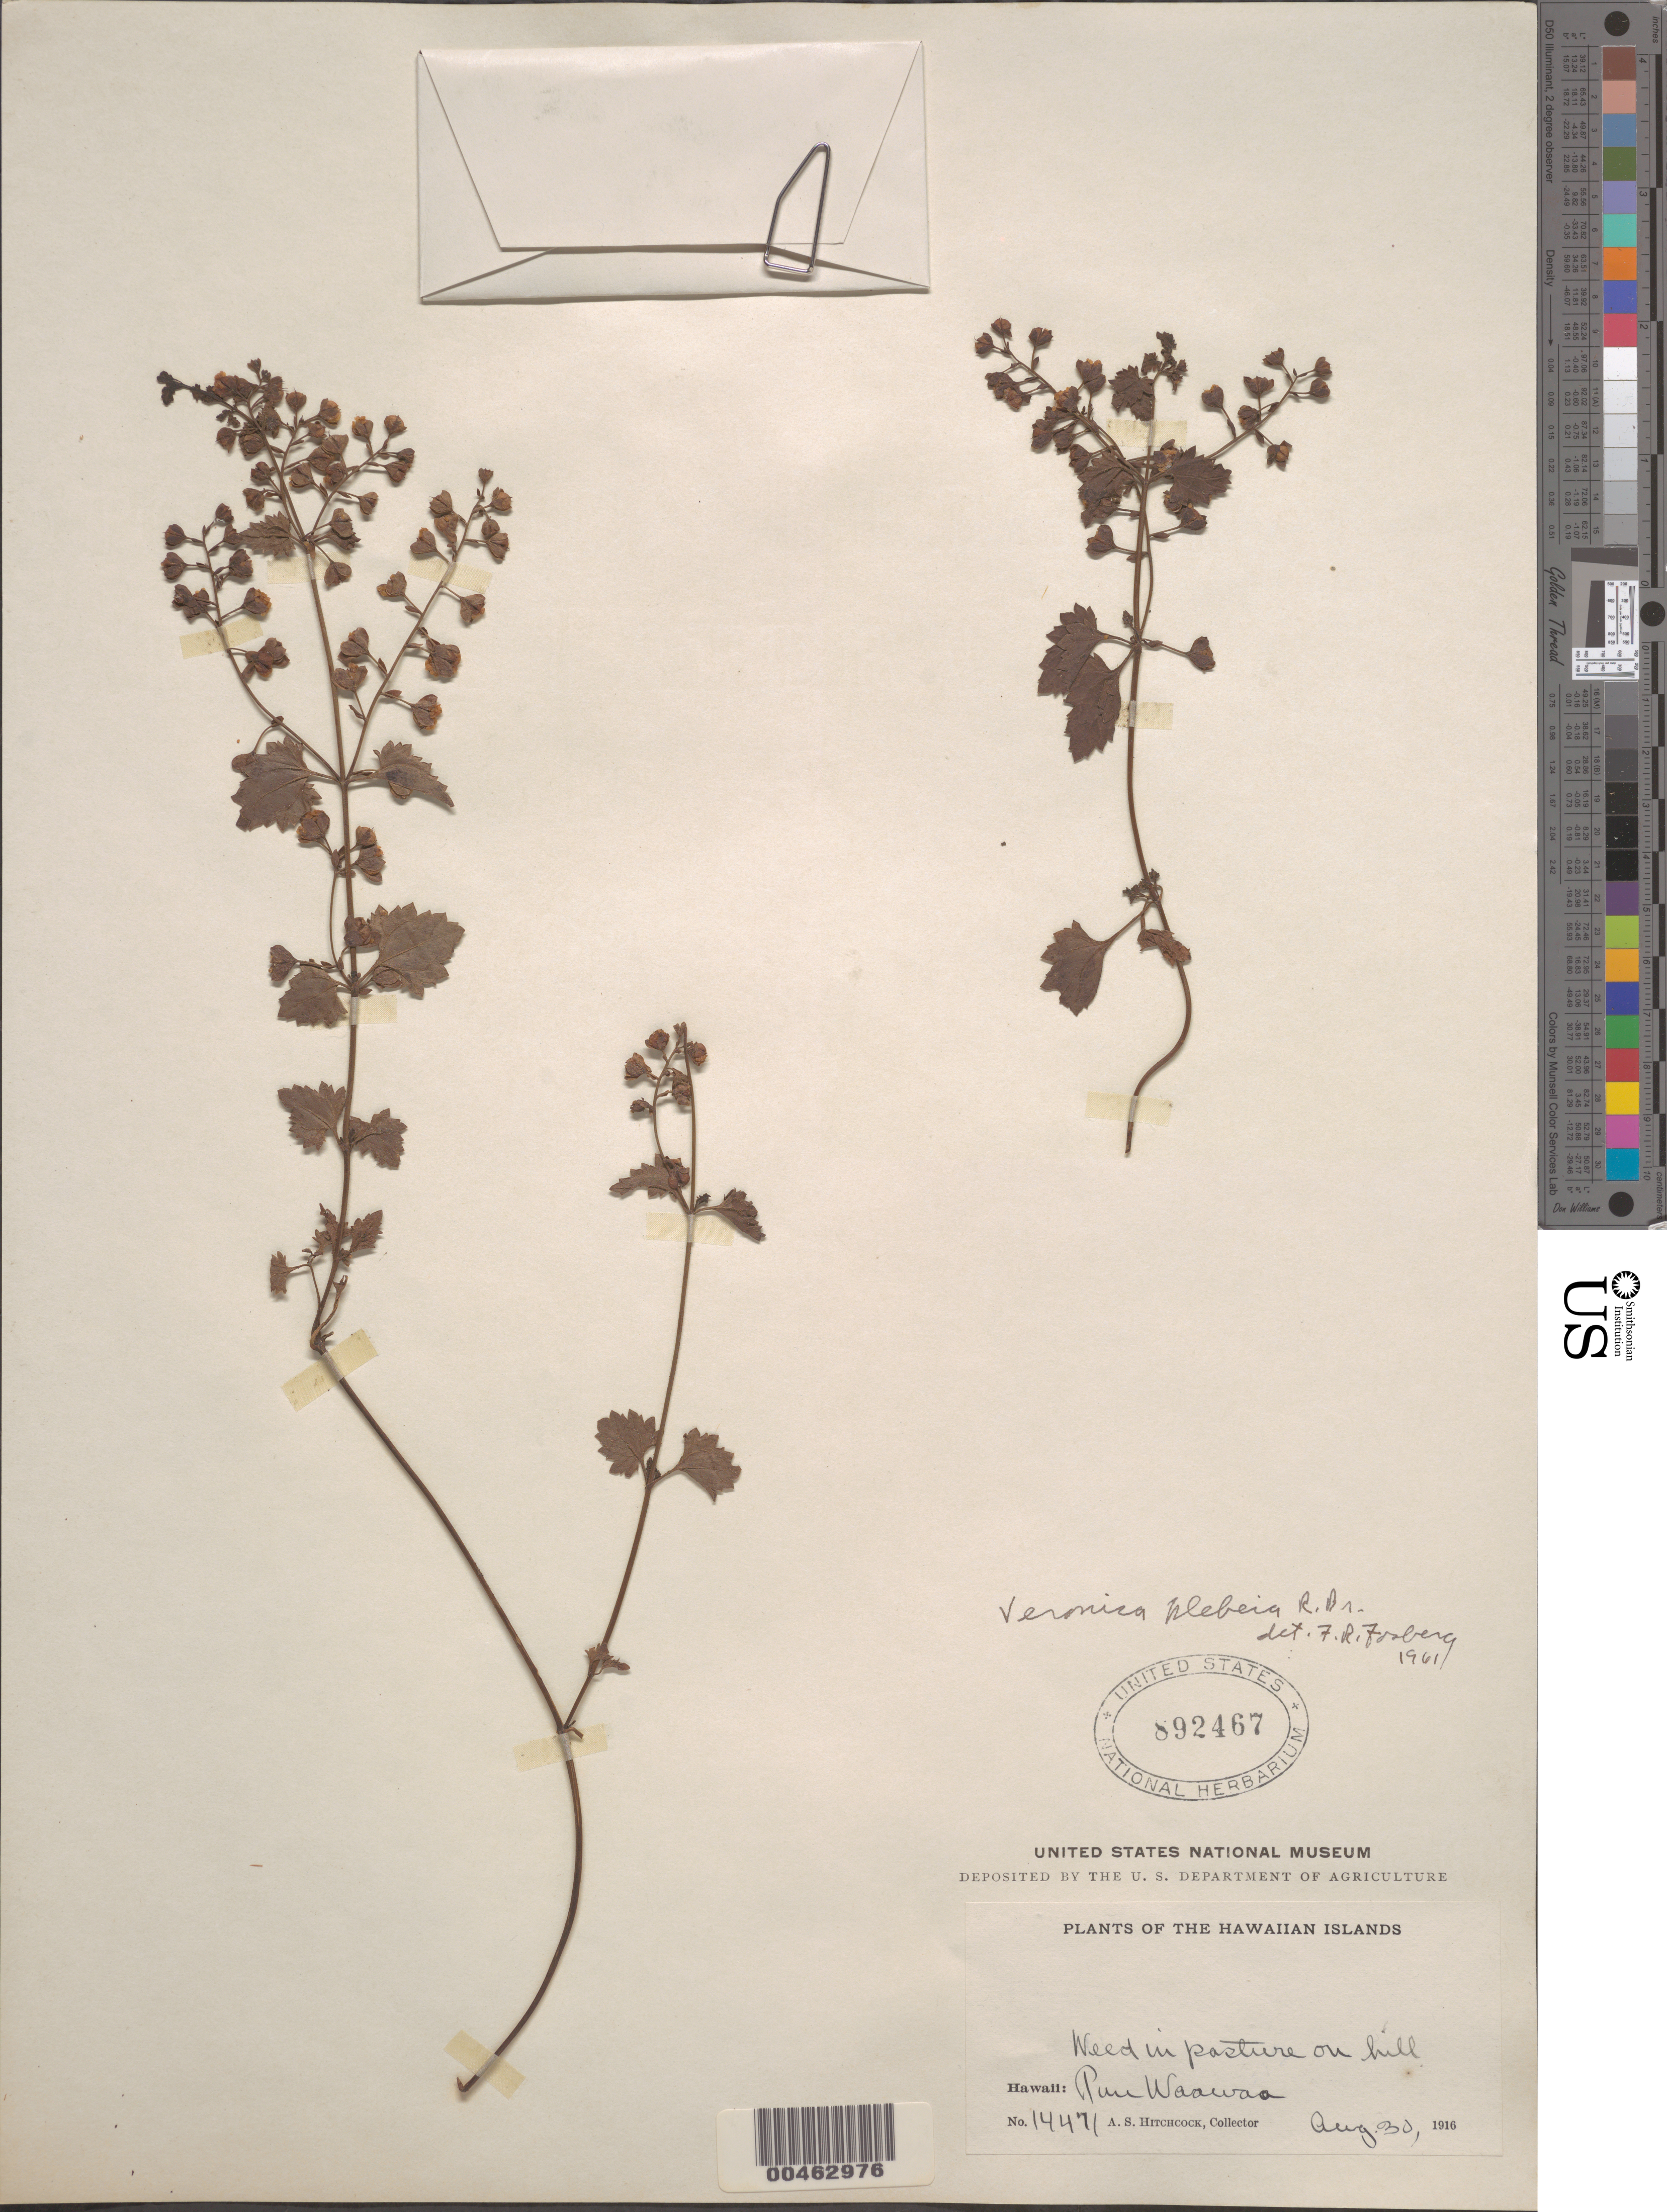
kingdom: Plantae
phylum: Tracheophyta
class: Magnoliopsida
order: Lamiales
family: Plantaginaceae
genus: Veronica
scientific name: Veronica plebeia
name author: R. Br.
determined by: Fosberg, F. R.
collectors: A. S. Hitchcock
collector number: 14471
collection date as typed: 30 Aug 1916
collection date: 1916-08-30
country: United States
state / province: Hawaii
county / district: Hawaii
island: Hawaii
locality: Puu Waawaa, on hill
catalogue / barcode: US 892467